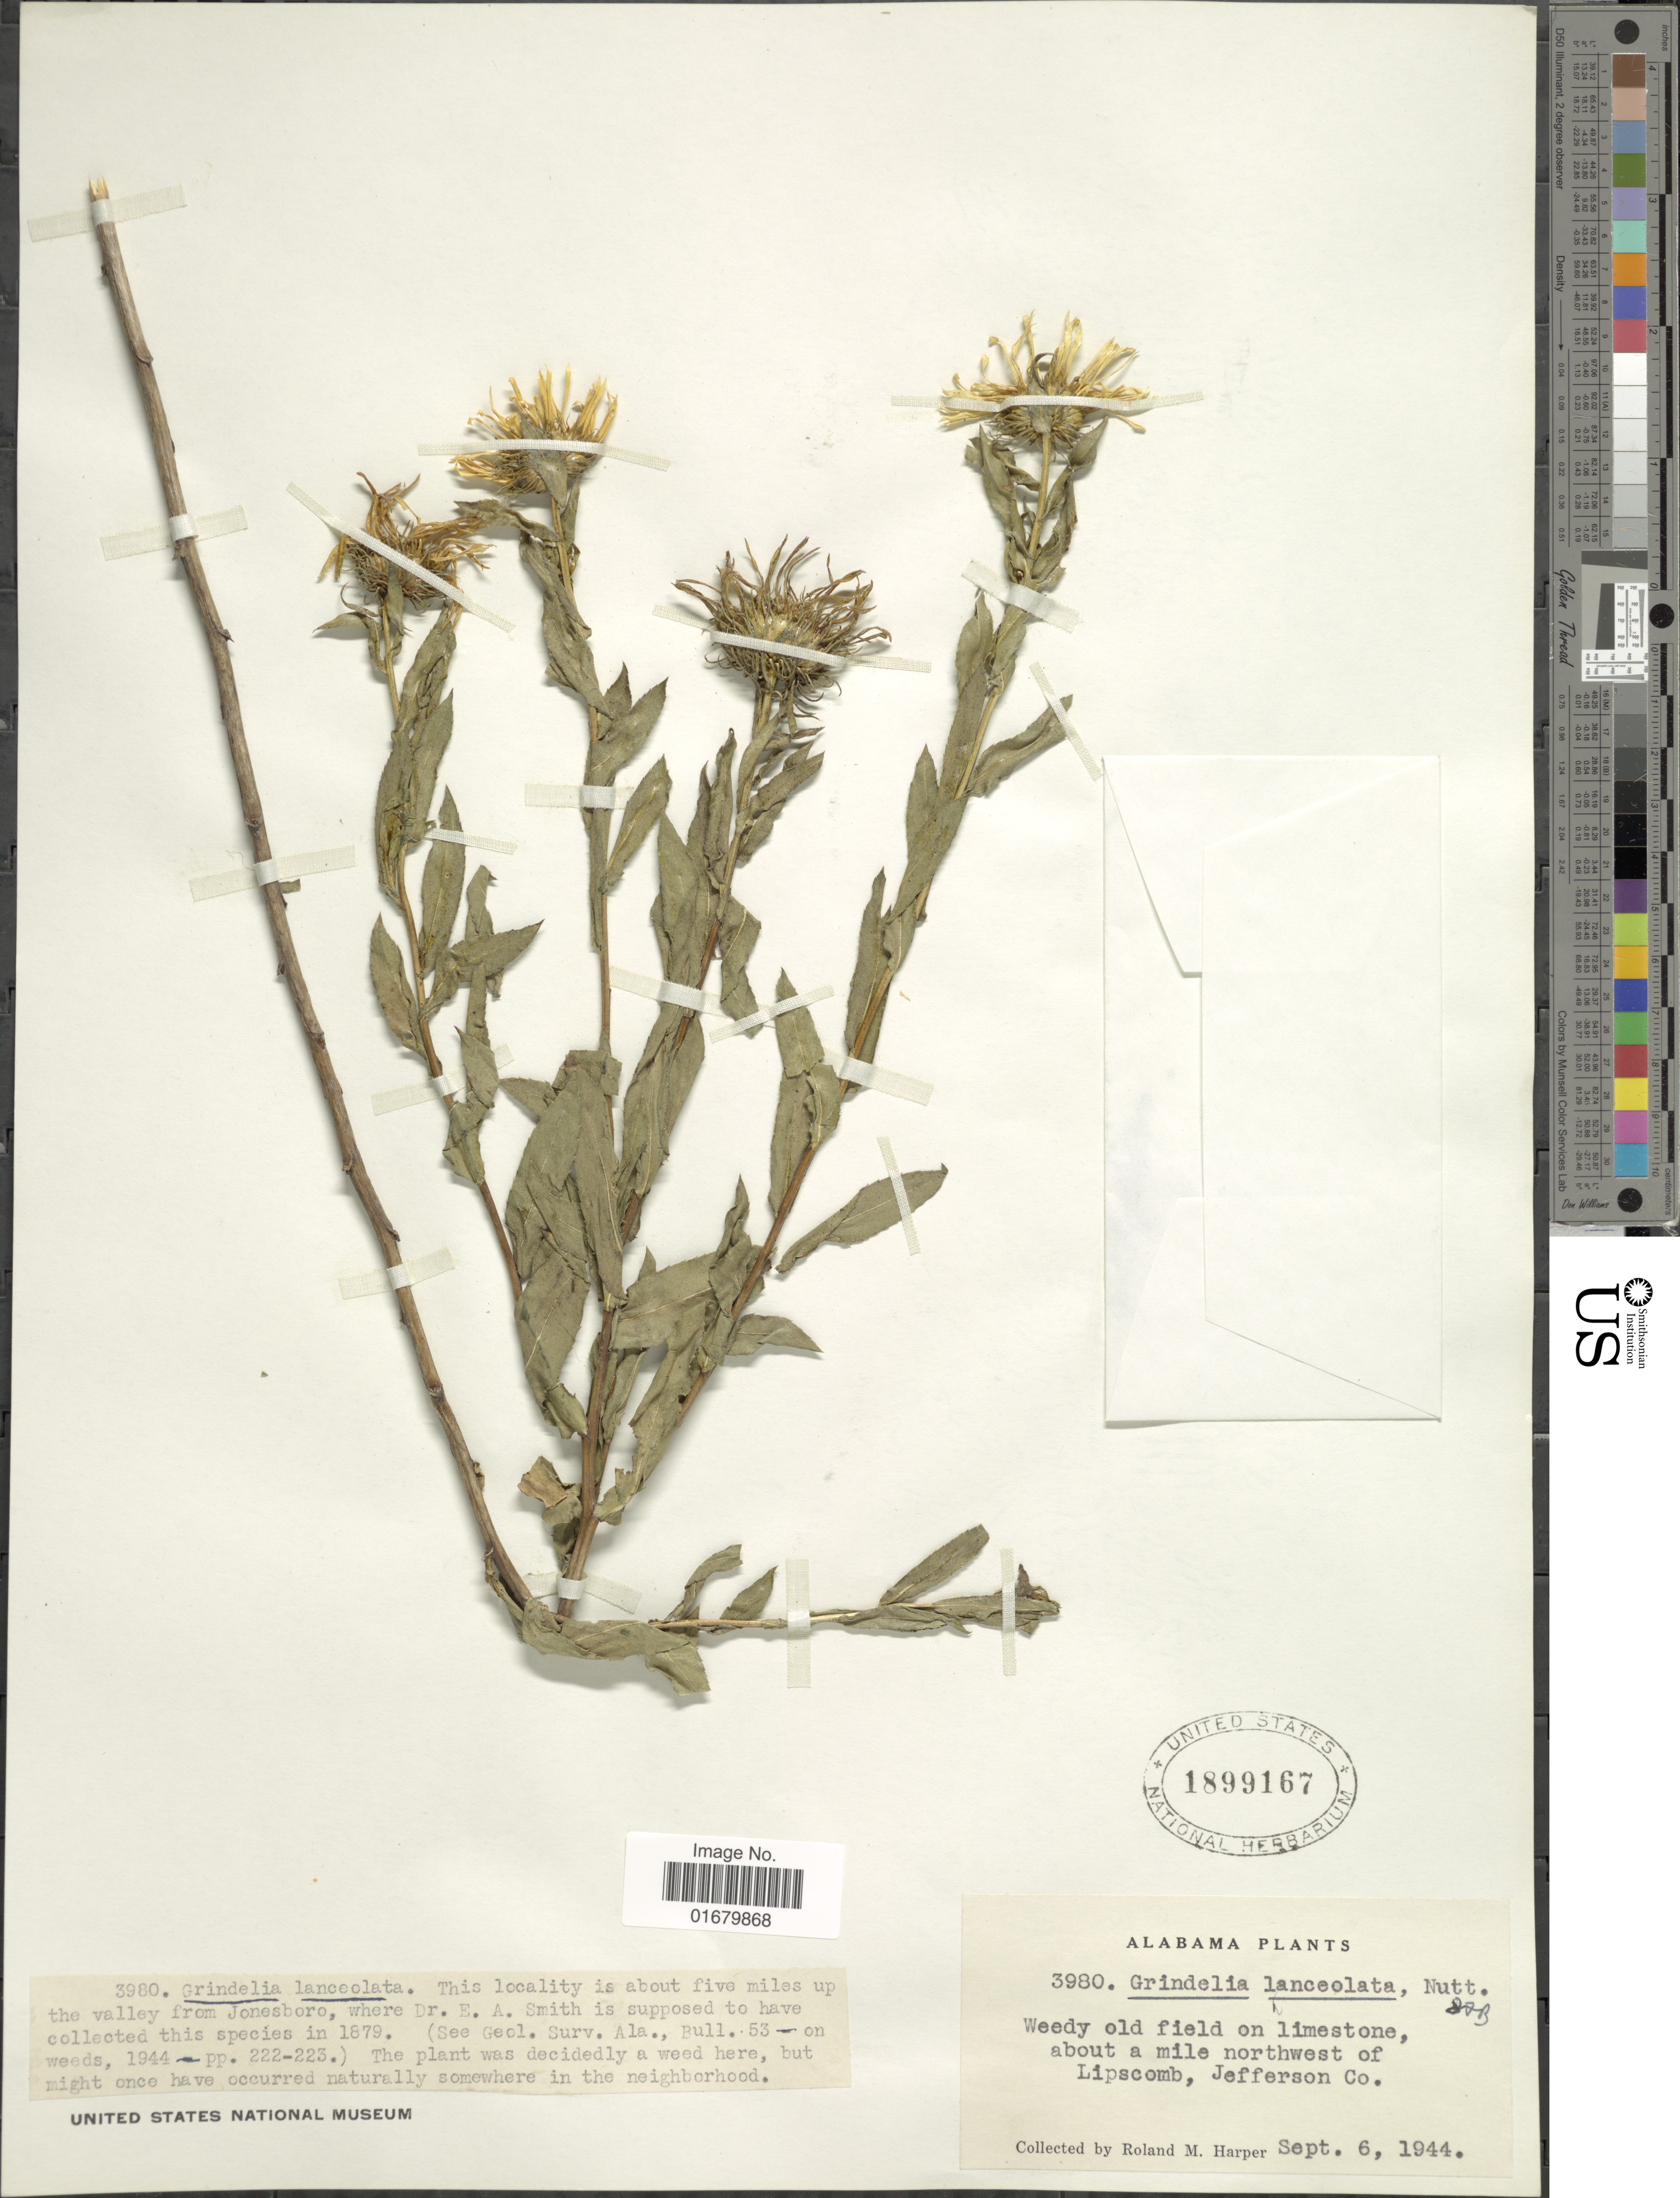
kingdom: Plantae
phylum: Tracheophyta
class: Magnoliopsida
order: Asterales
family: Asteraceae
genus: Grindelia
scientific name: Grindelia lanceolata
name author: Nutt.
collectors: R. M. Harper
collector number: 3980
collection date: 1944-09-06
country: United States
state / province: Alabama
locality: About a mile northwest of Lipscomb, Jefferson Co.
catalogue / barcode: US 1899167